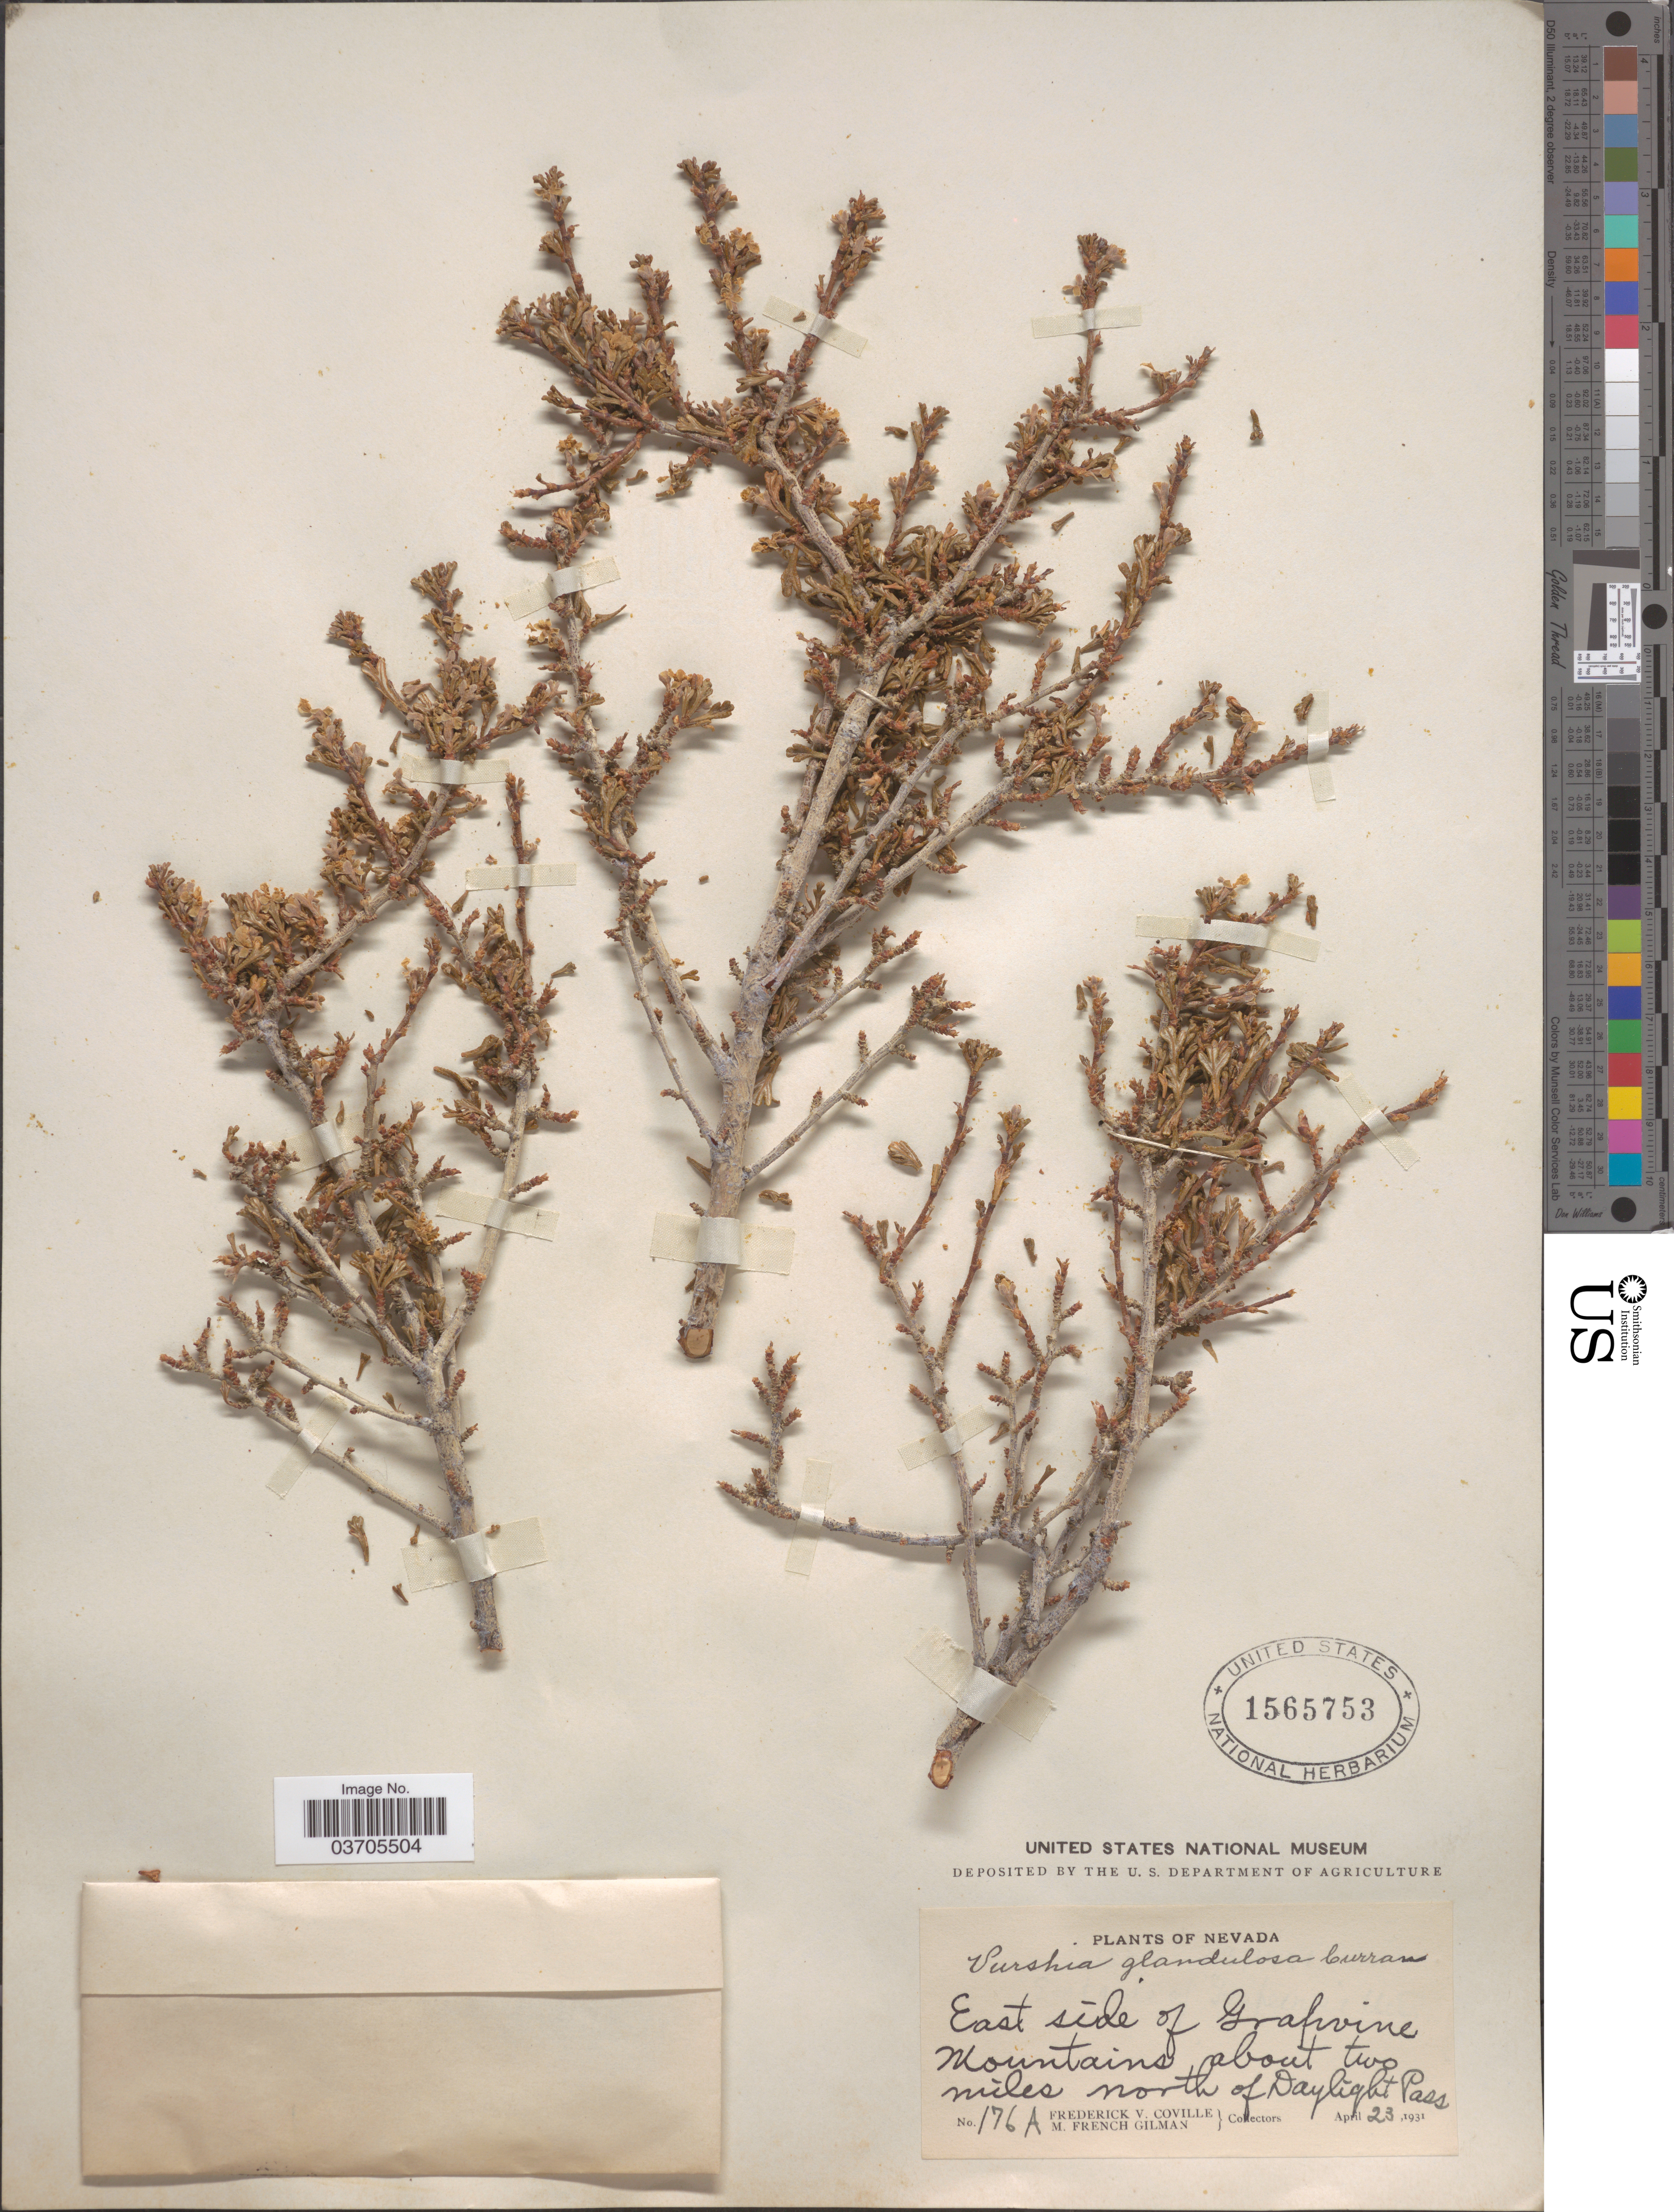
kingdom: Plantae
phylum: Tracheophyta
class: Magnoliopsida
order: Rosales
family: Rosaceae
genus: Purshia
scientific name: Purshia glandulosa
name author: Curran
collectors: F. V. Coville & M. F. Gilman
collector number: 176A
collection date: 1931-04-23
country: United States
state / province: Nevada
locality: East side of Grapevine Mountains about two miles north of Daylight Pass.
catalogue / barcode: US 1565753